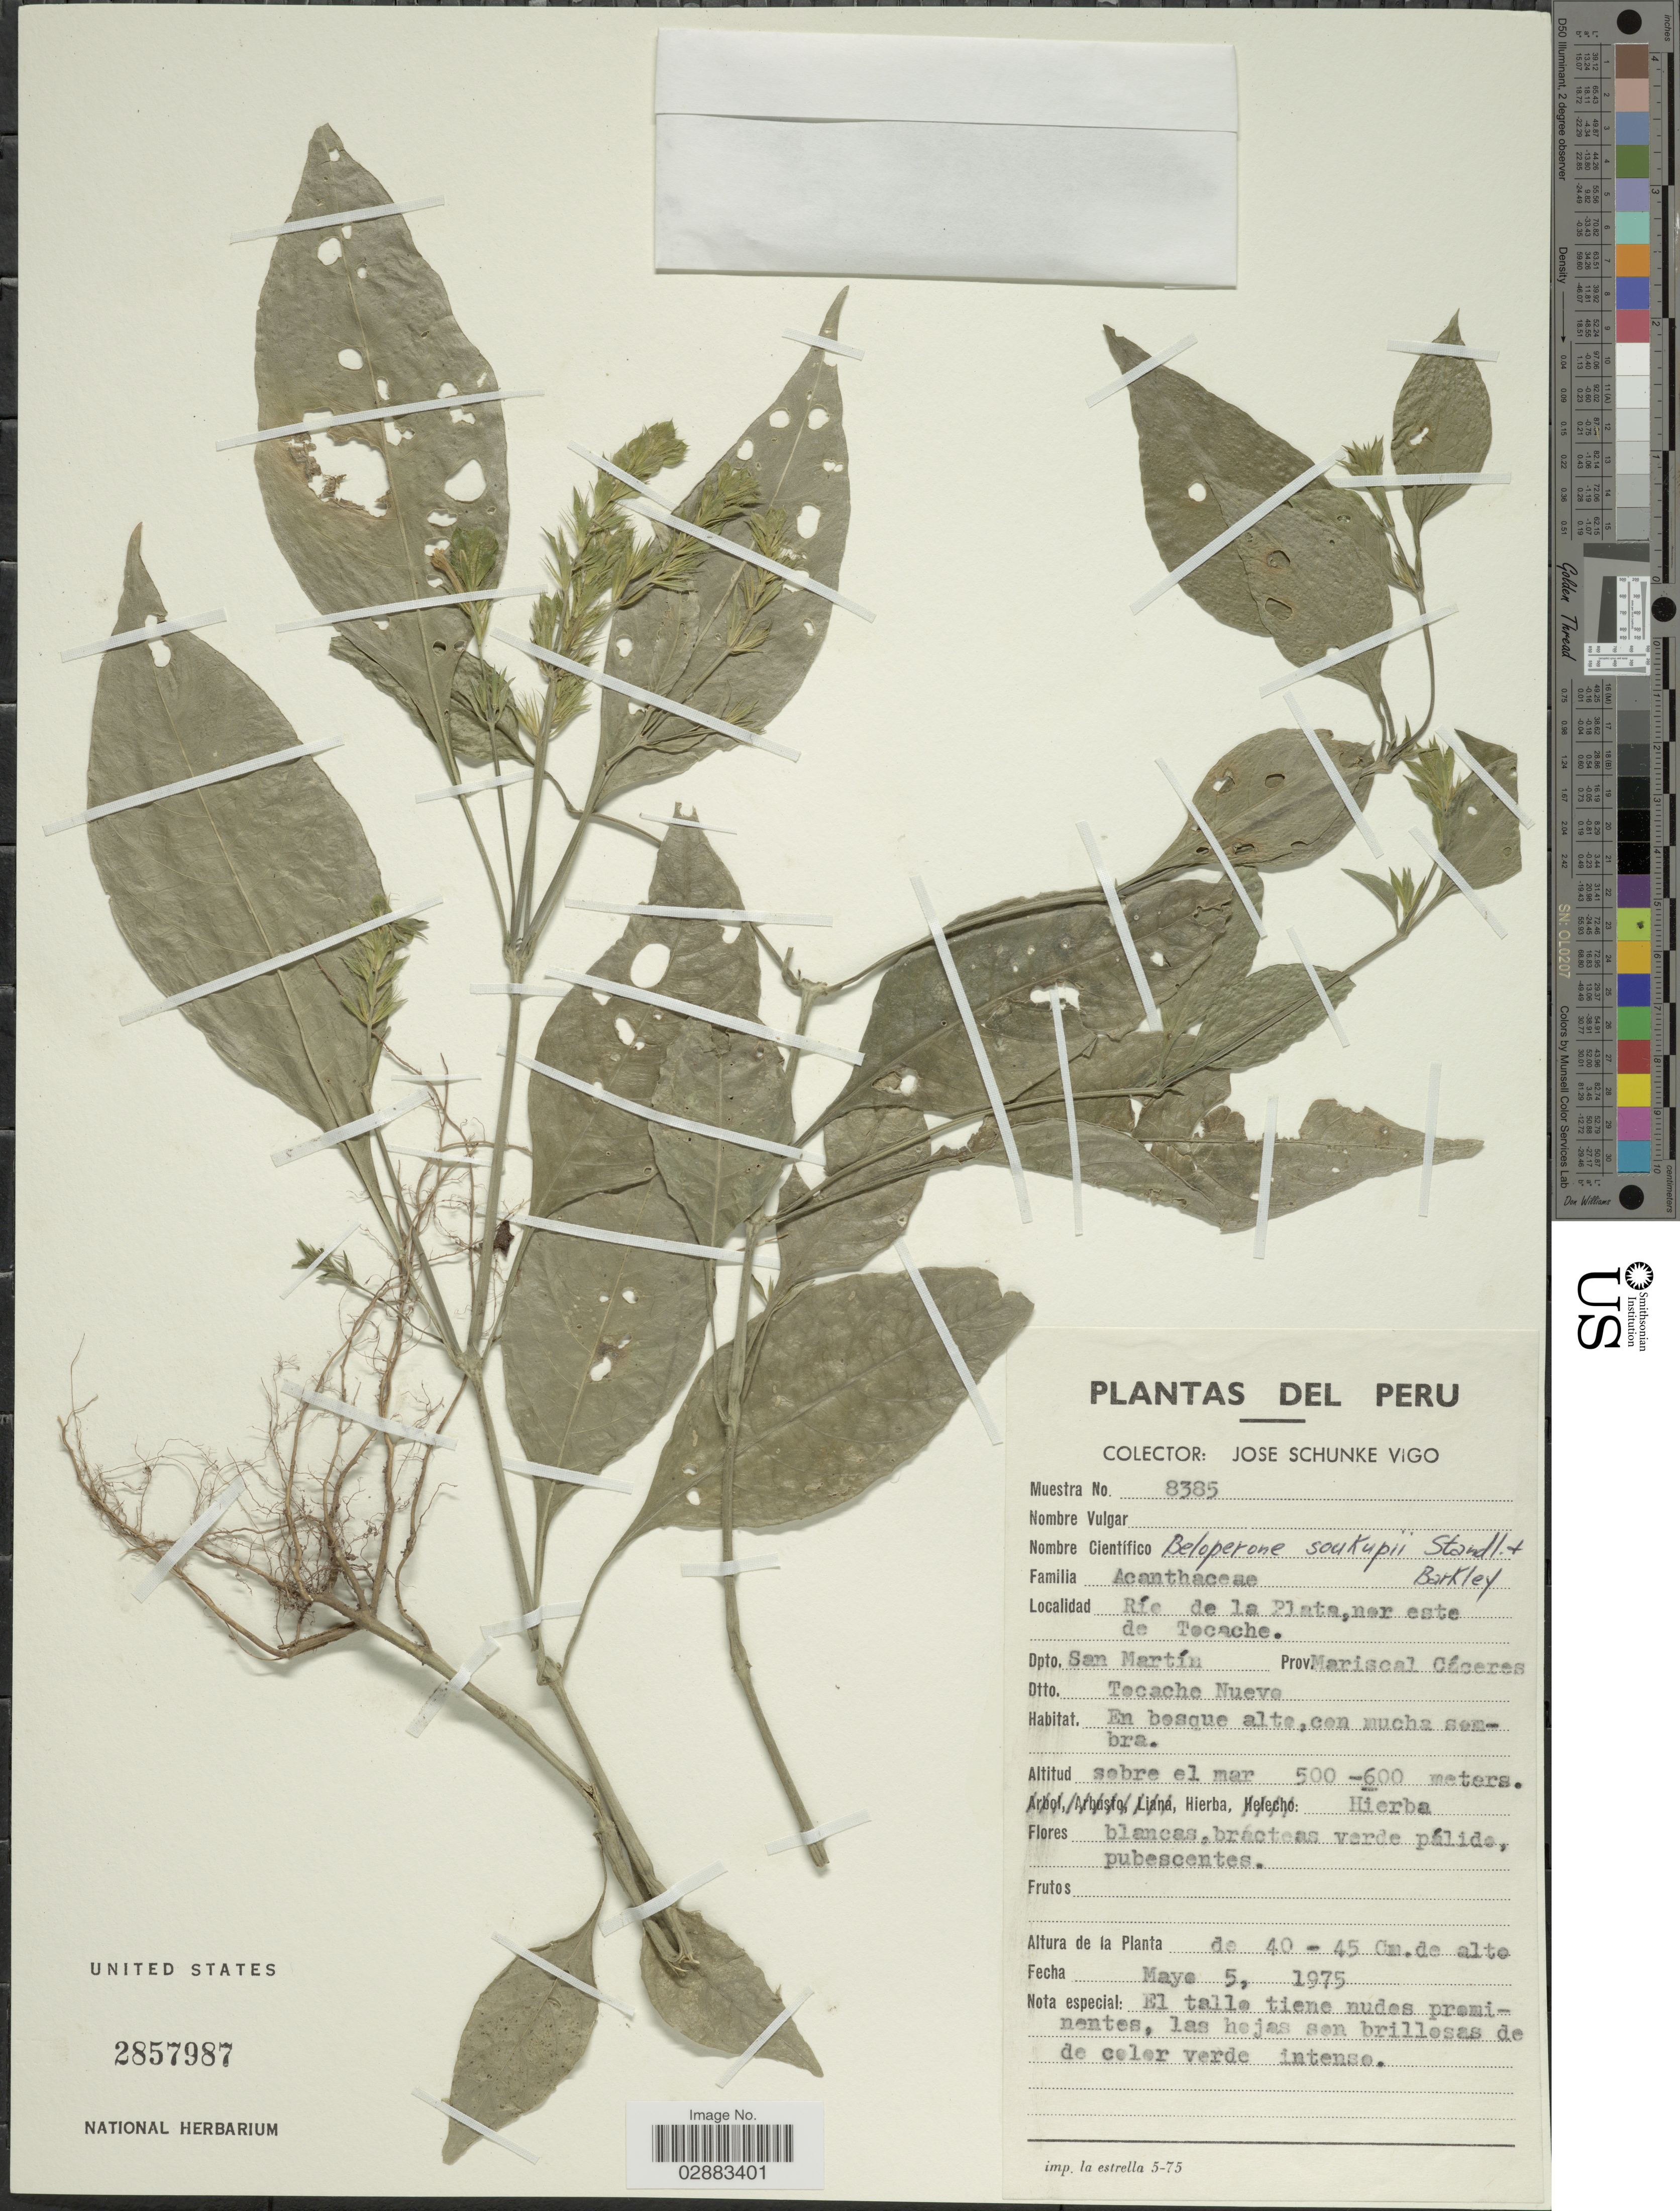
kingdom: Plantae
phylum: Tracheophyta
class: Magnoliopsida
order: Lamiales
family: Acanthaceae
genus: Justicia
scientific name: Justicia soukupii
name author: (Standl. & F.A. Barkley) V.A.W. Graham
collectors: J. Schunke Vigo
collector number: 8385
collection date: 1975-05-05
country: Peru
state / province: San Martín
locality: Río de la Plata, nor este de Tocache. Dpto. San Martín. Prov. Mariscal Cáceres. Dtto. Tocache Nuevo.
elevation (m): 500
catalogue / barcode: US 2857987